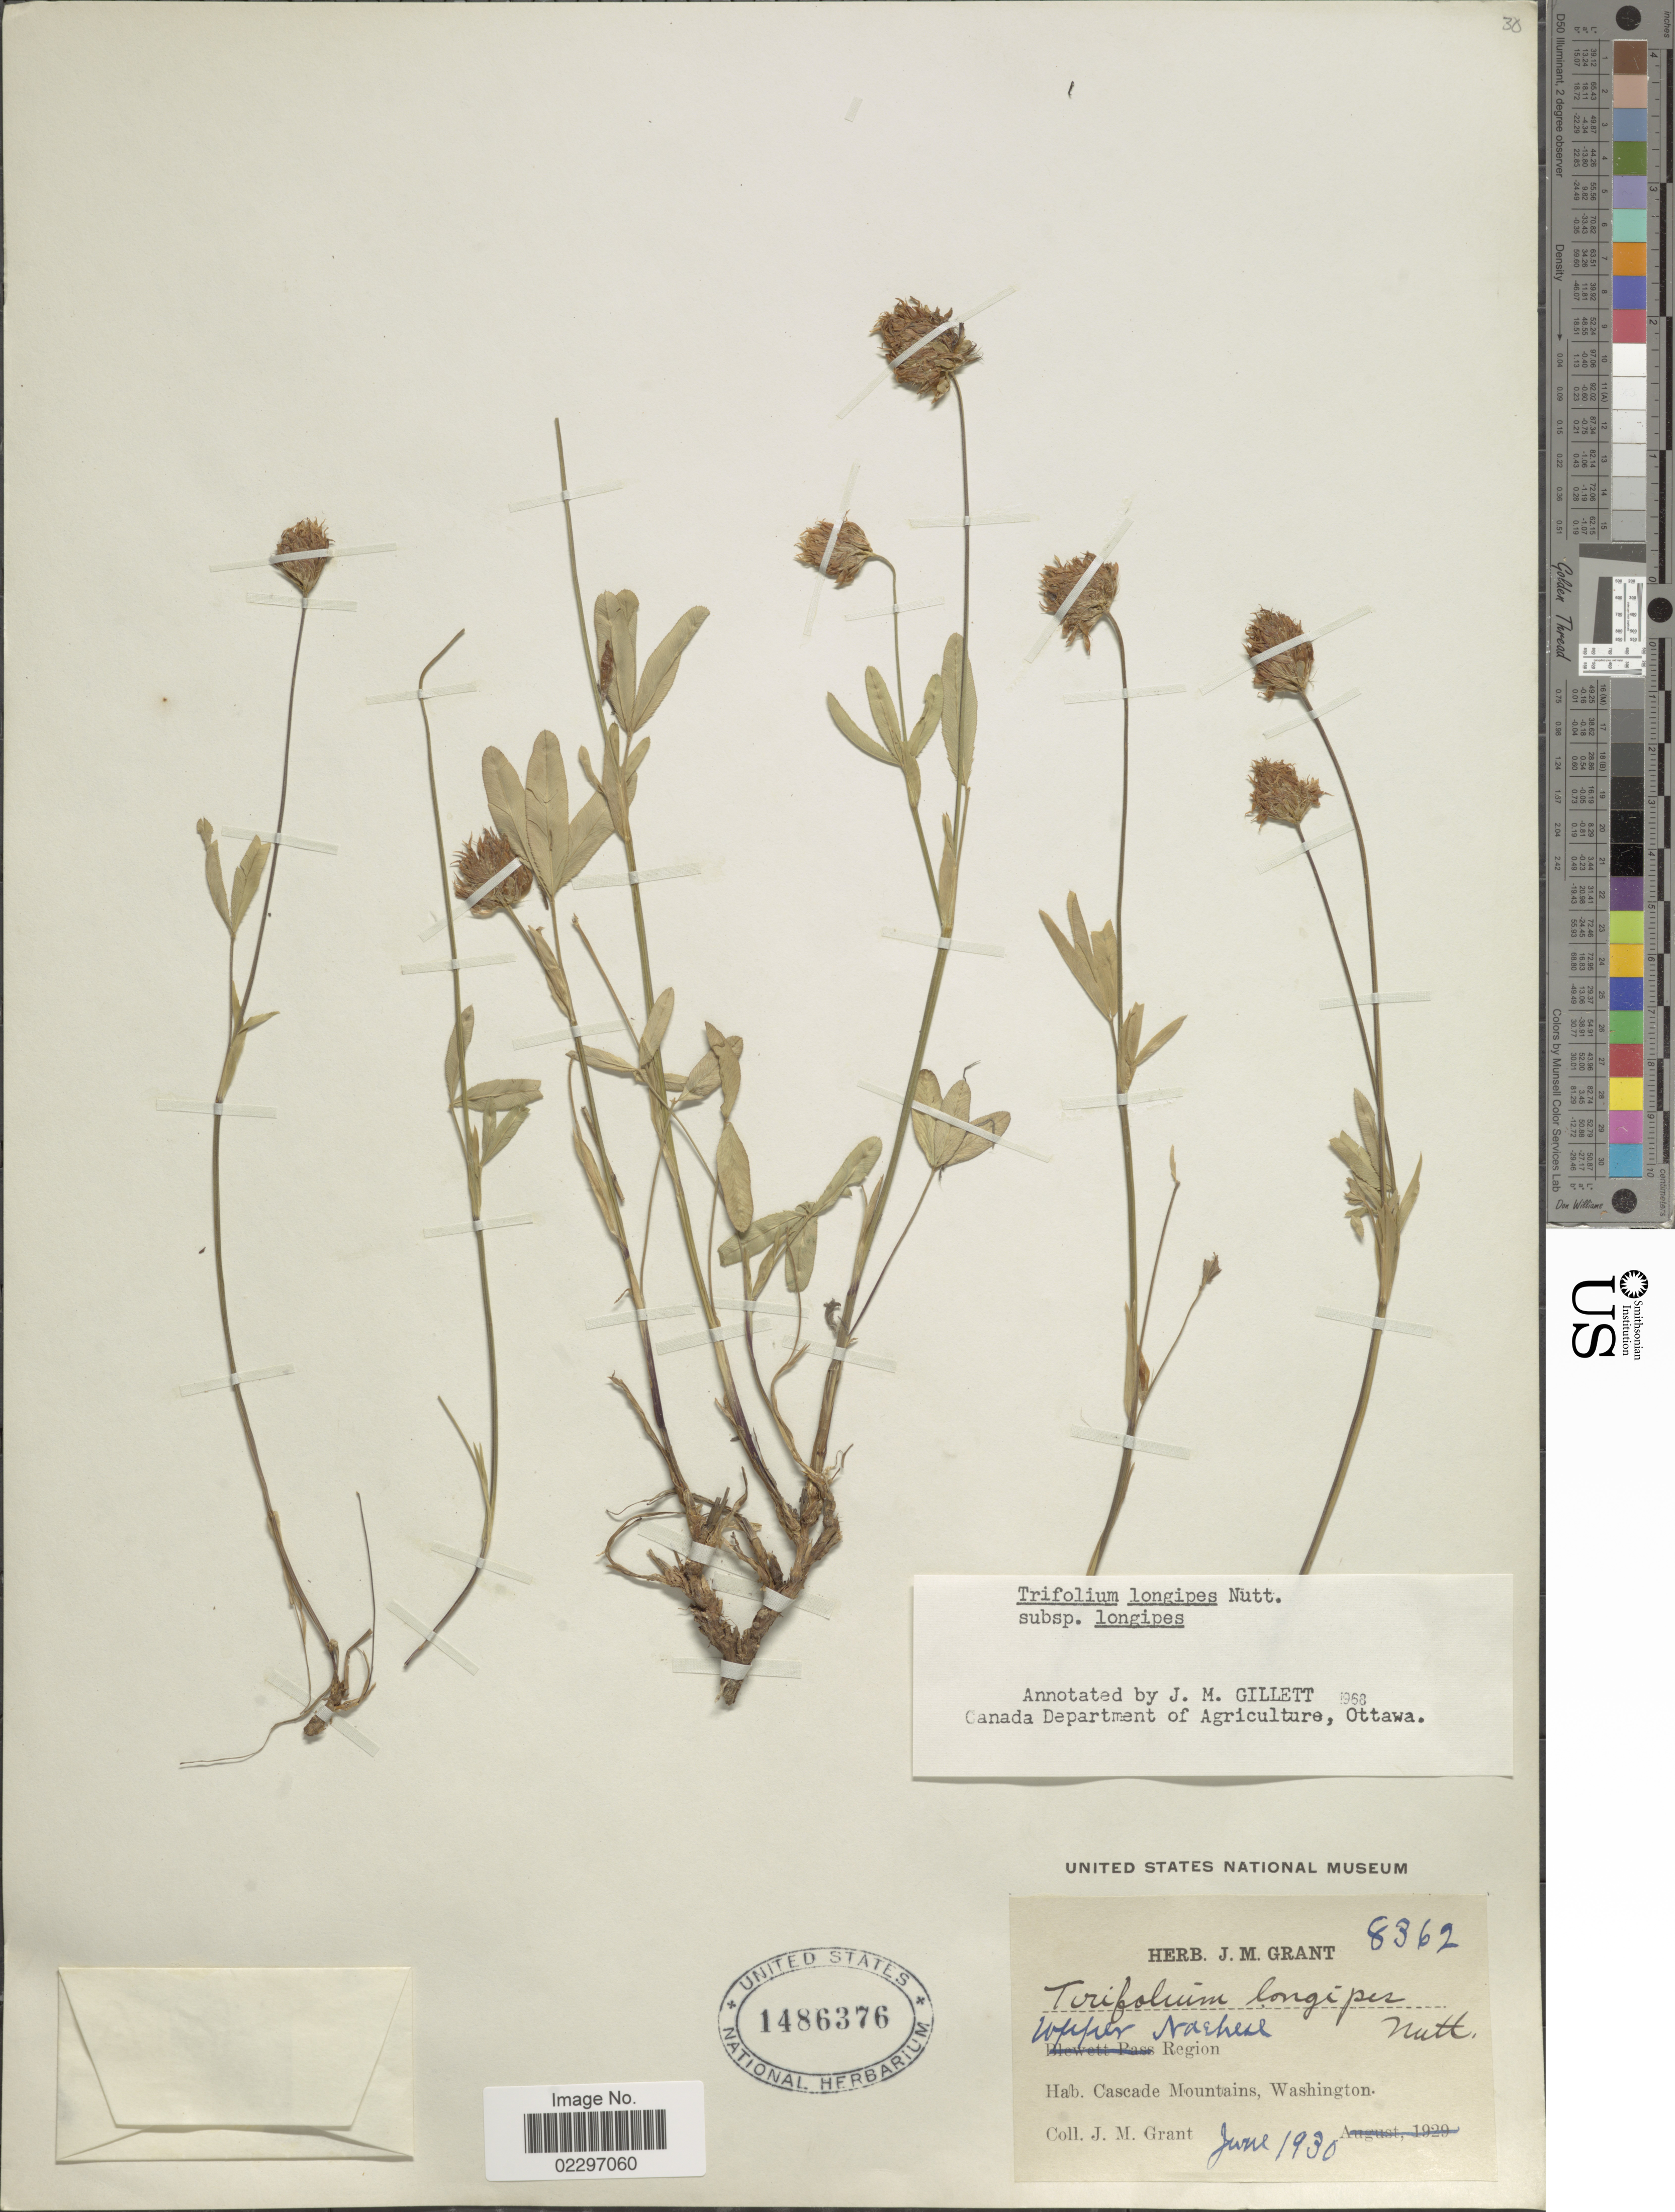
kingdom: Plantae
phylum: Tracheophyta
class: Magnoliopsida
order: Fabales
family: Fabaceae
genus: Trifolium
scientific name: Trifolium longipes subsp. longipes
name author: Nutt.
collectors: J. M. Grant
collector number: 8362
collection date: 1930-06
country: United States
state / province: Washington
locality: Upper Naches Region. Cascade Mountains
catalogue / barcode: US 1486376